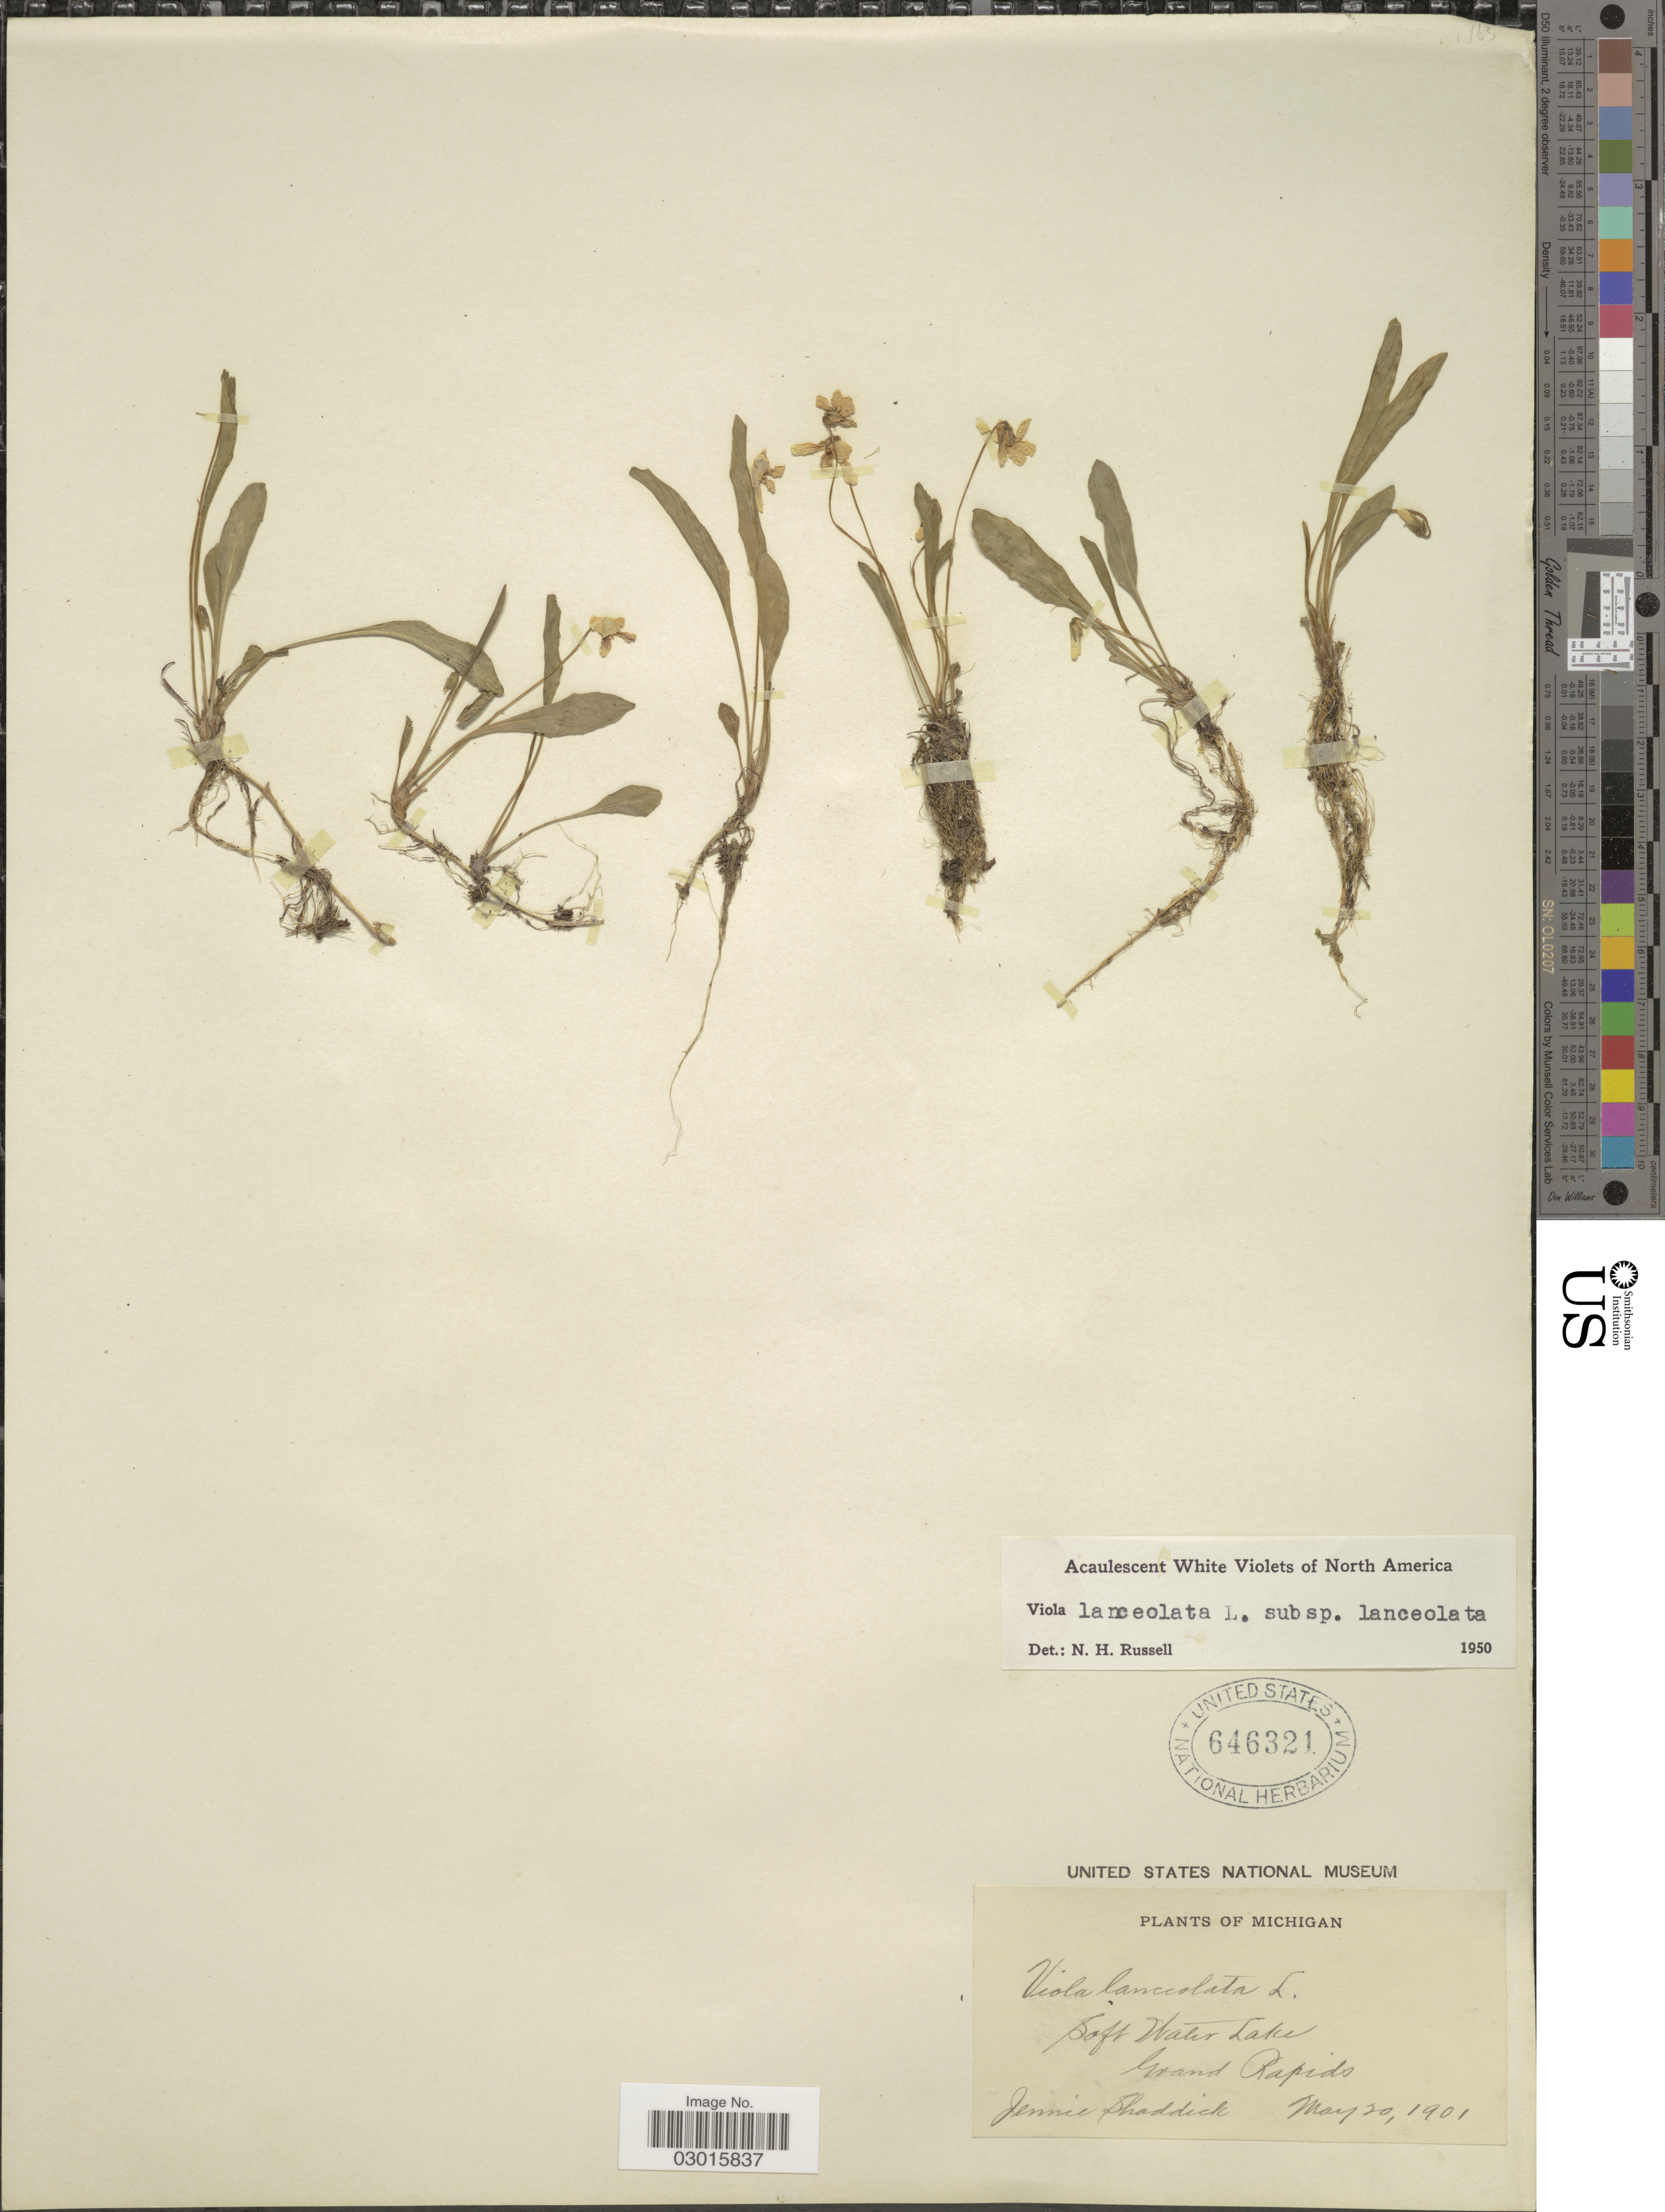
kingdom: Plantae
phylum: Tracheophyta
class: Magnoliopsida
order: Malpighiales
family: Violaceae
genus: Viola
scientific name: Viola lanceolata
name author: L.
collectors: J. Shaddick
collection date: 1901-05-20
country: United States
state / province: Michigan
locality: Soft Water Lake, Grand Rapids.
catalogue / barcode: US 646321